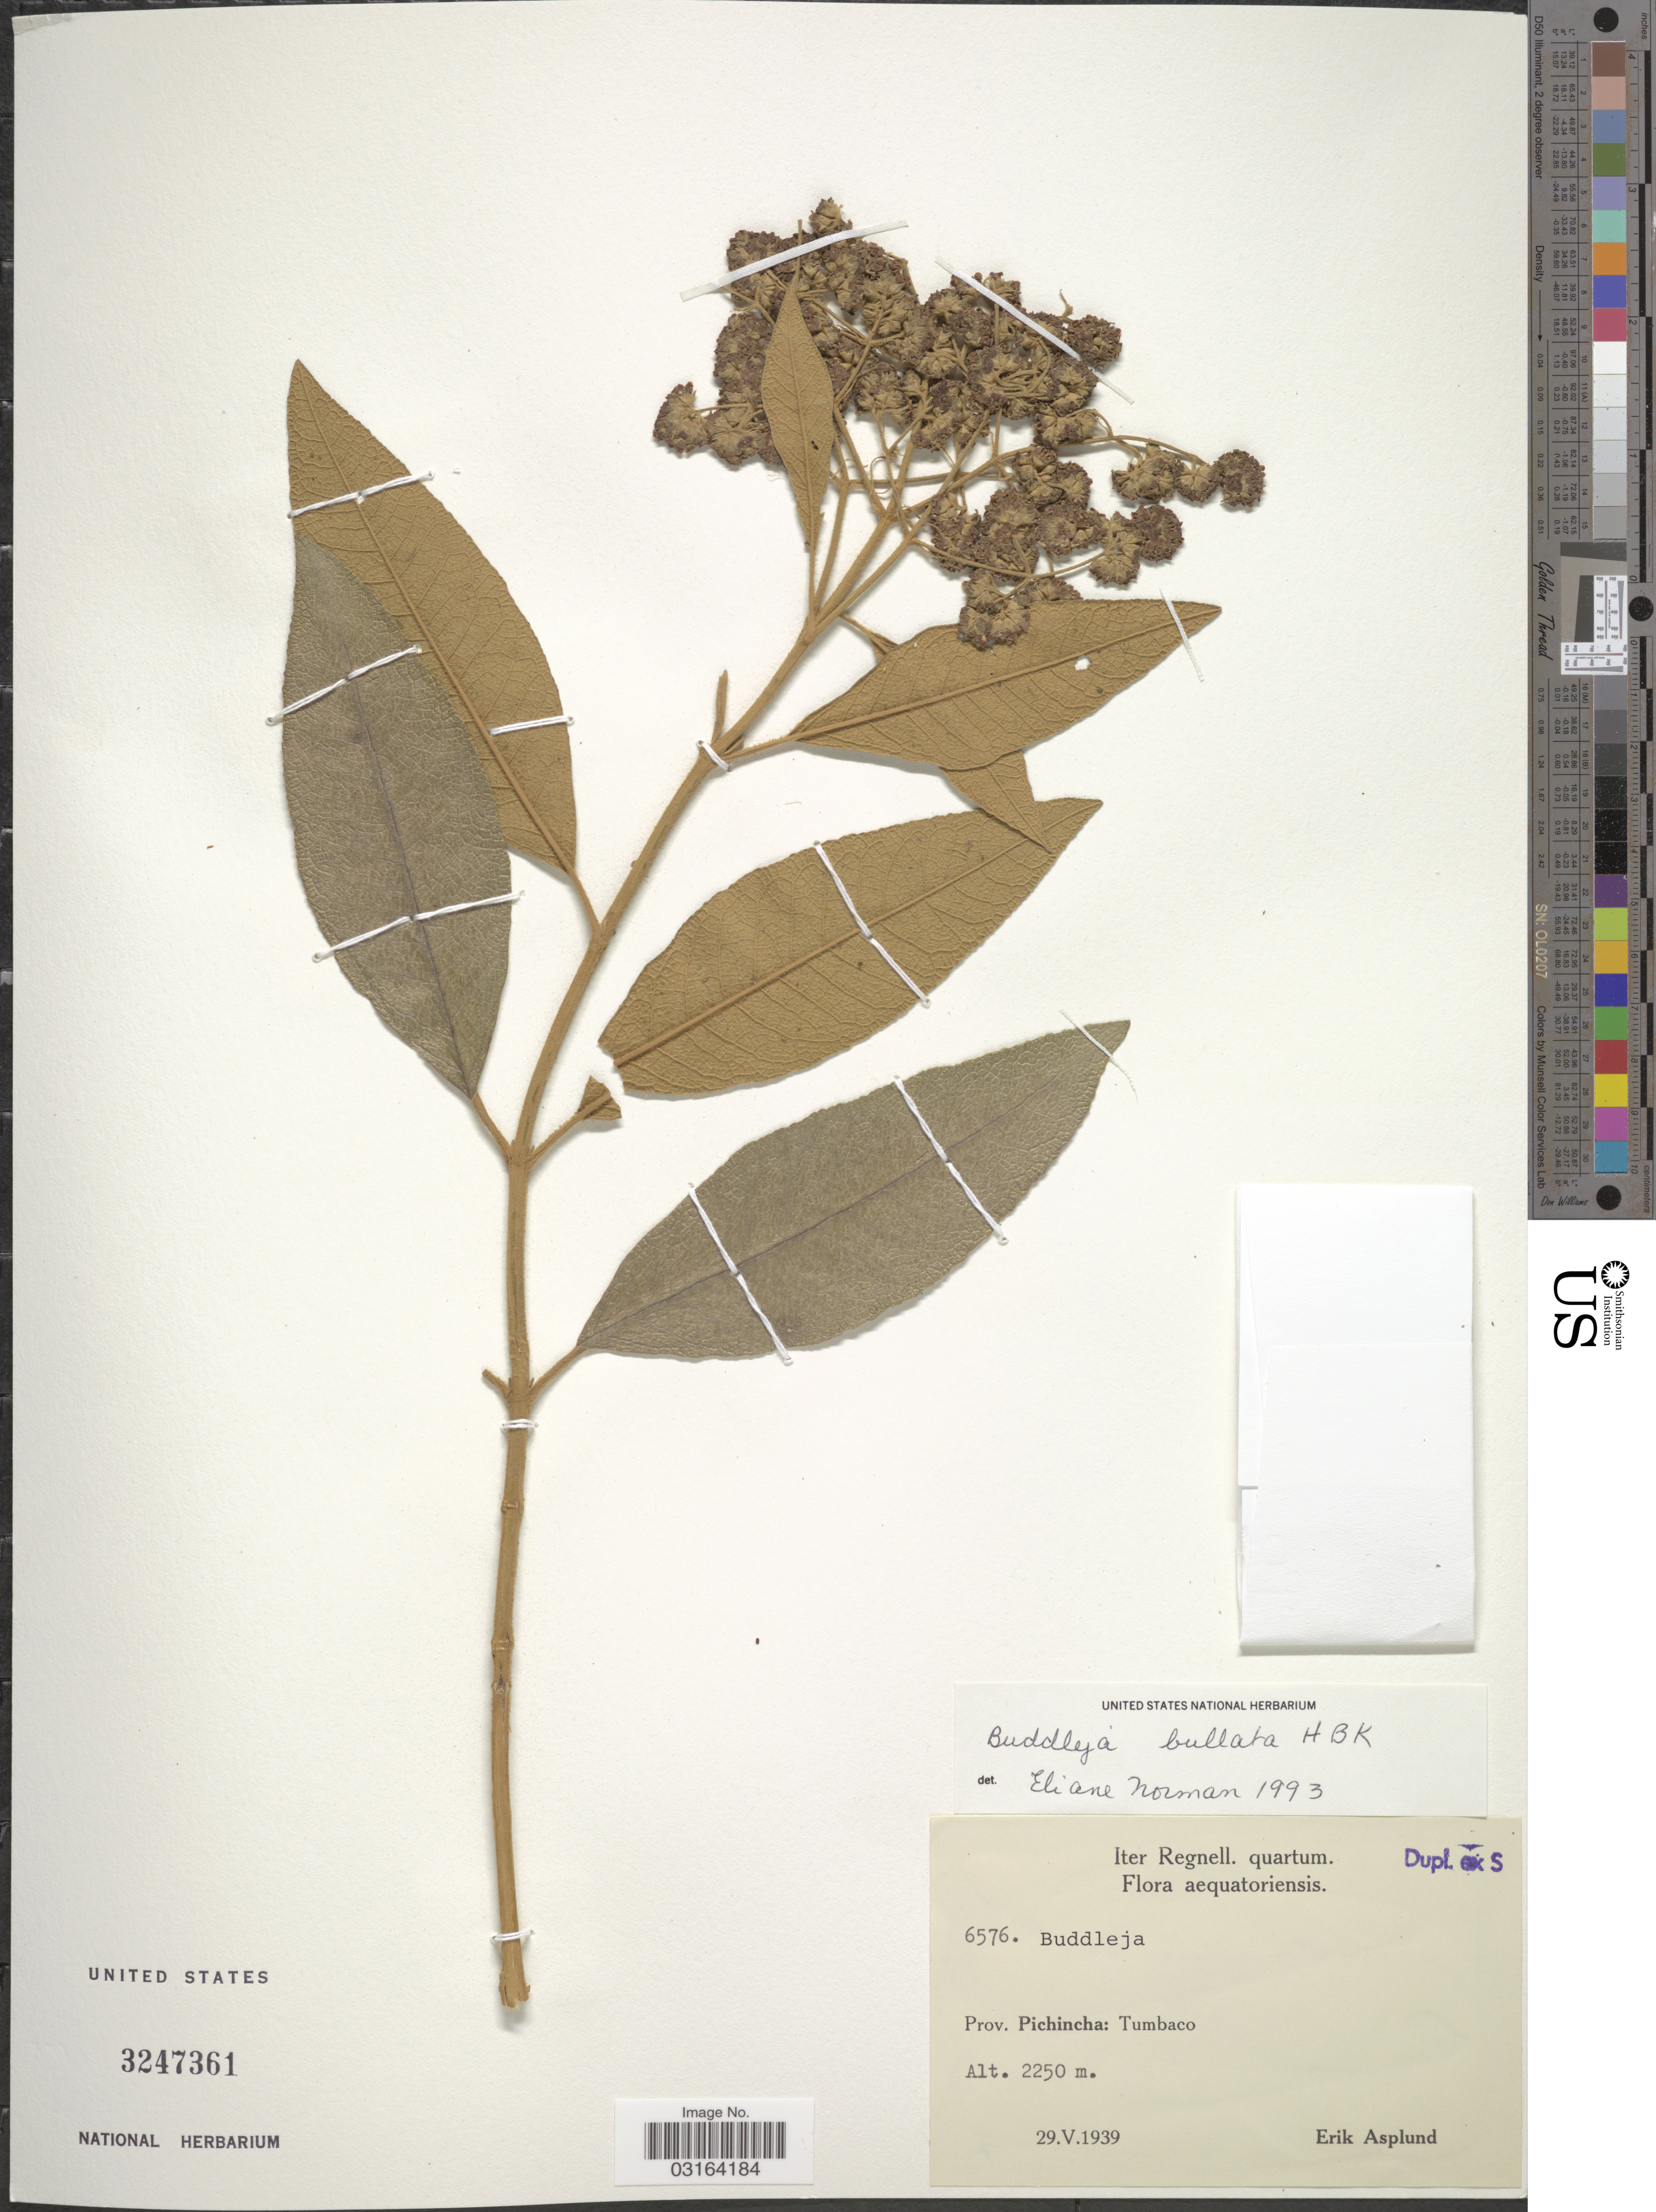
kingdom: Plantae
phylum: Tracheophyta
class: Magnoliopsida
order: Lamiales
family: Scrophulariaceae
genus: Buddleja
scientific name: Buddleja bullata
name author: Kunth in Humb. & et al.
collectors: E. Asplund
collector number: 6576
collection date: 1939-05-29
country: Ecuador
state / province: Pichincha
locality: Prov. Pichincha: Tumbaco.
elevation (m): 2250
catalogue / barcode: US 3247361